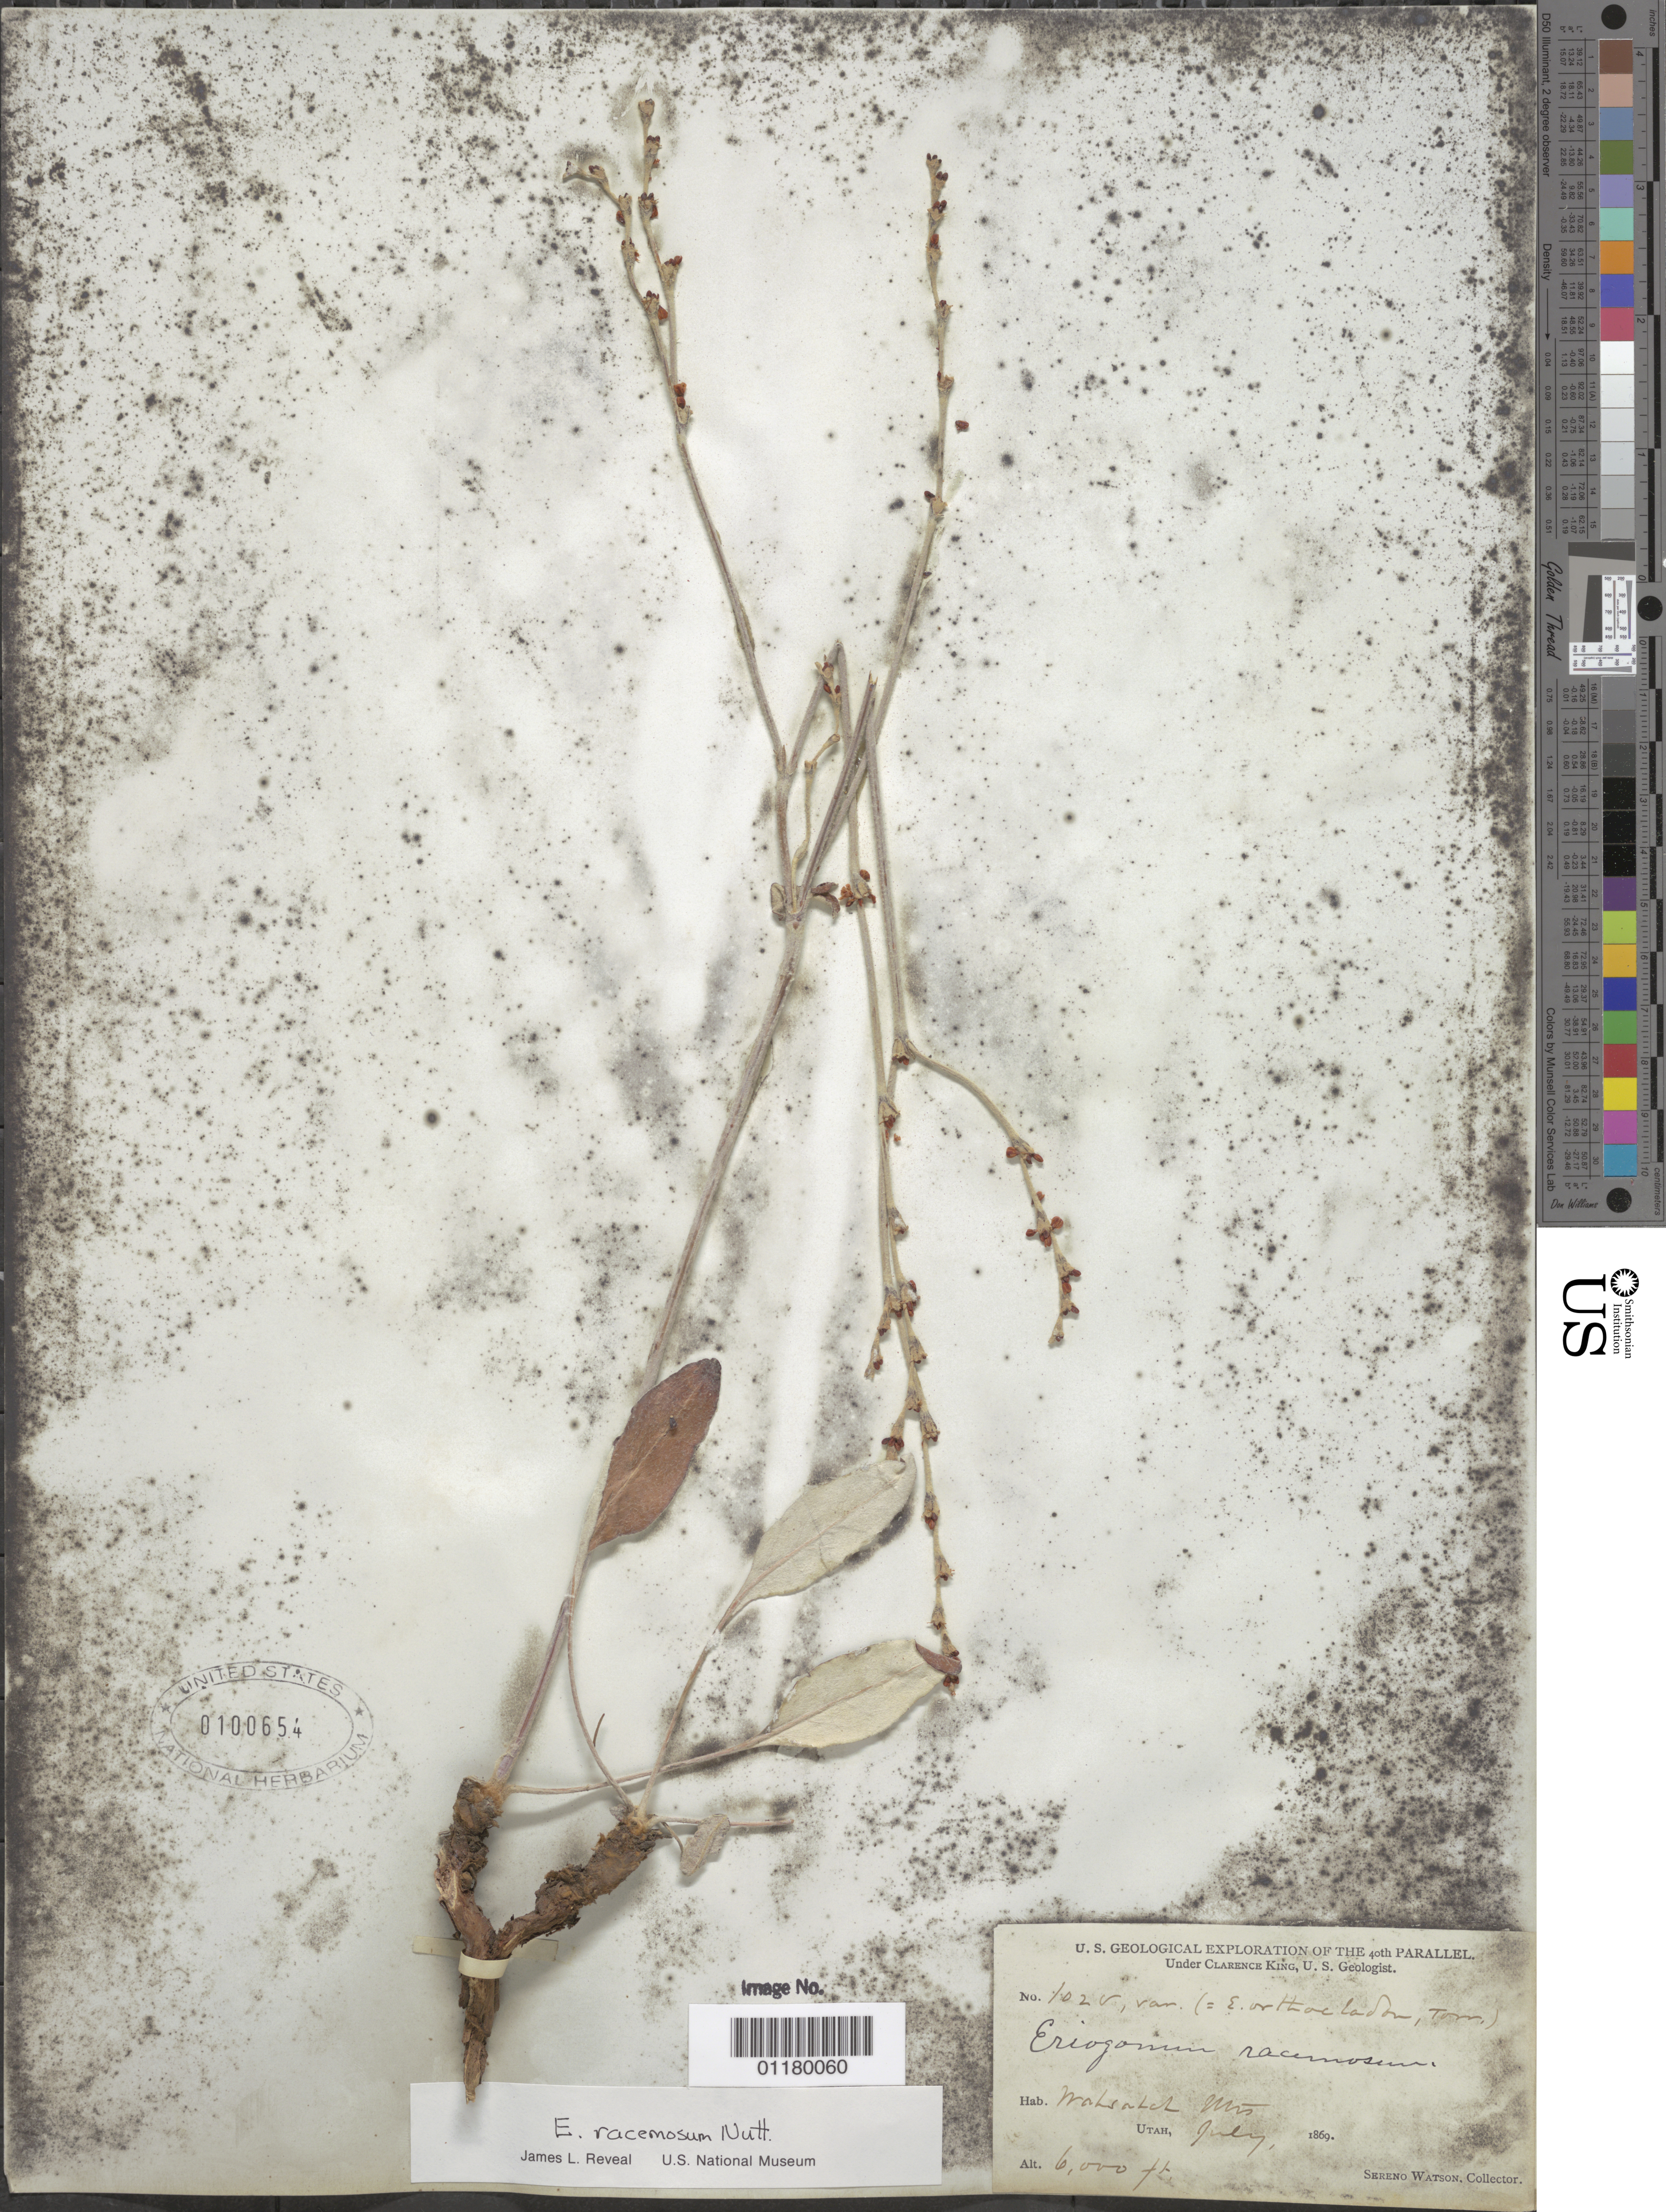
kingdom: Plantae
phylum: Tracheophyta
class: Magnoliopsida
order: Caryophyllales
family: Polygonaceae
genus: Eriogonum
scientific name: Eriogonum racemosum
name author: Nutt.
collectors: S. Watson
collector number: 1028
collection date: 1869-07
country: United States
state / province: Utah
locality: Wahsatch Mts.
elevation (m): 1829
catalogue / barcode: US 100654